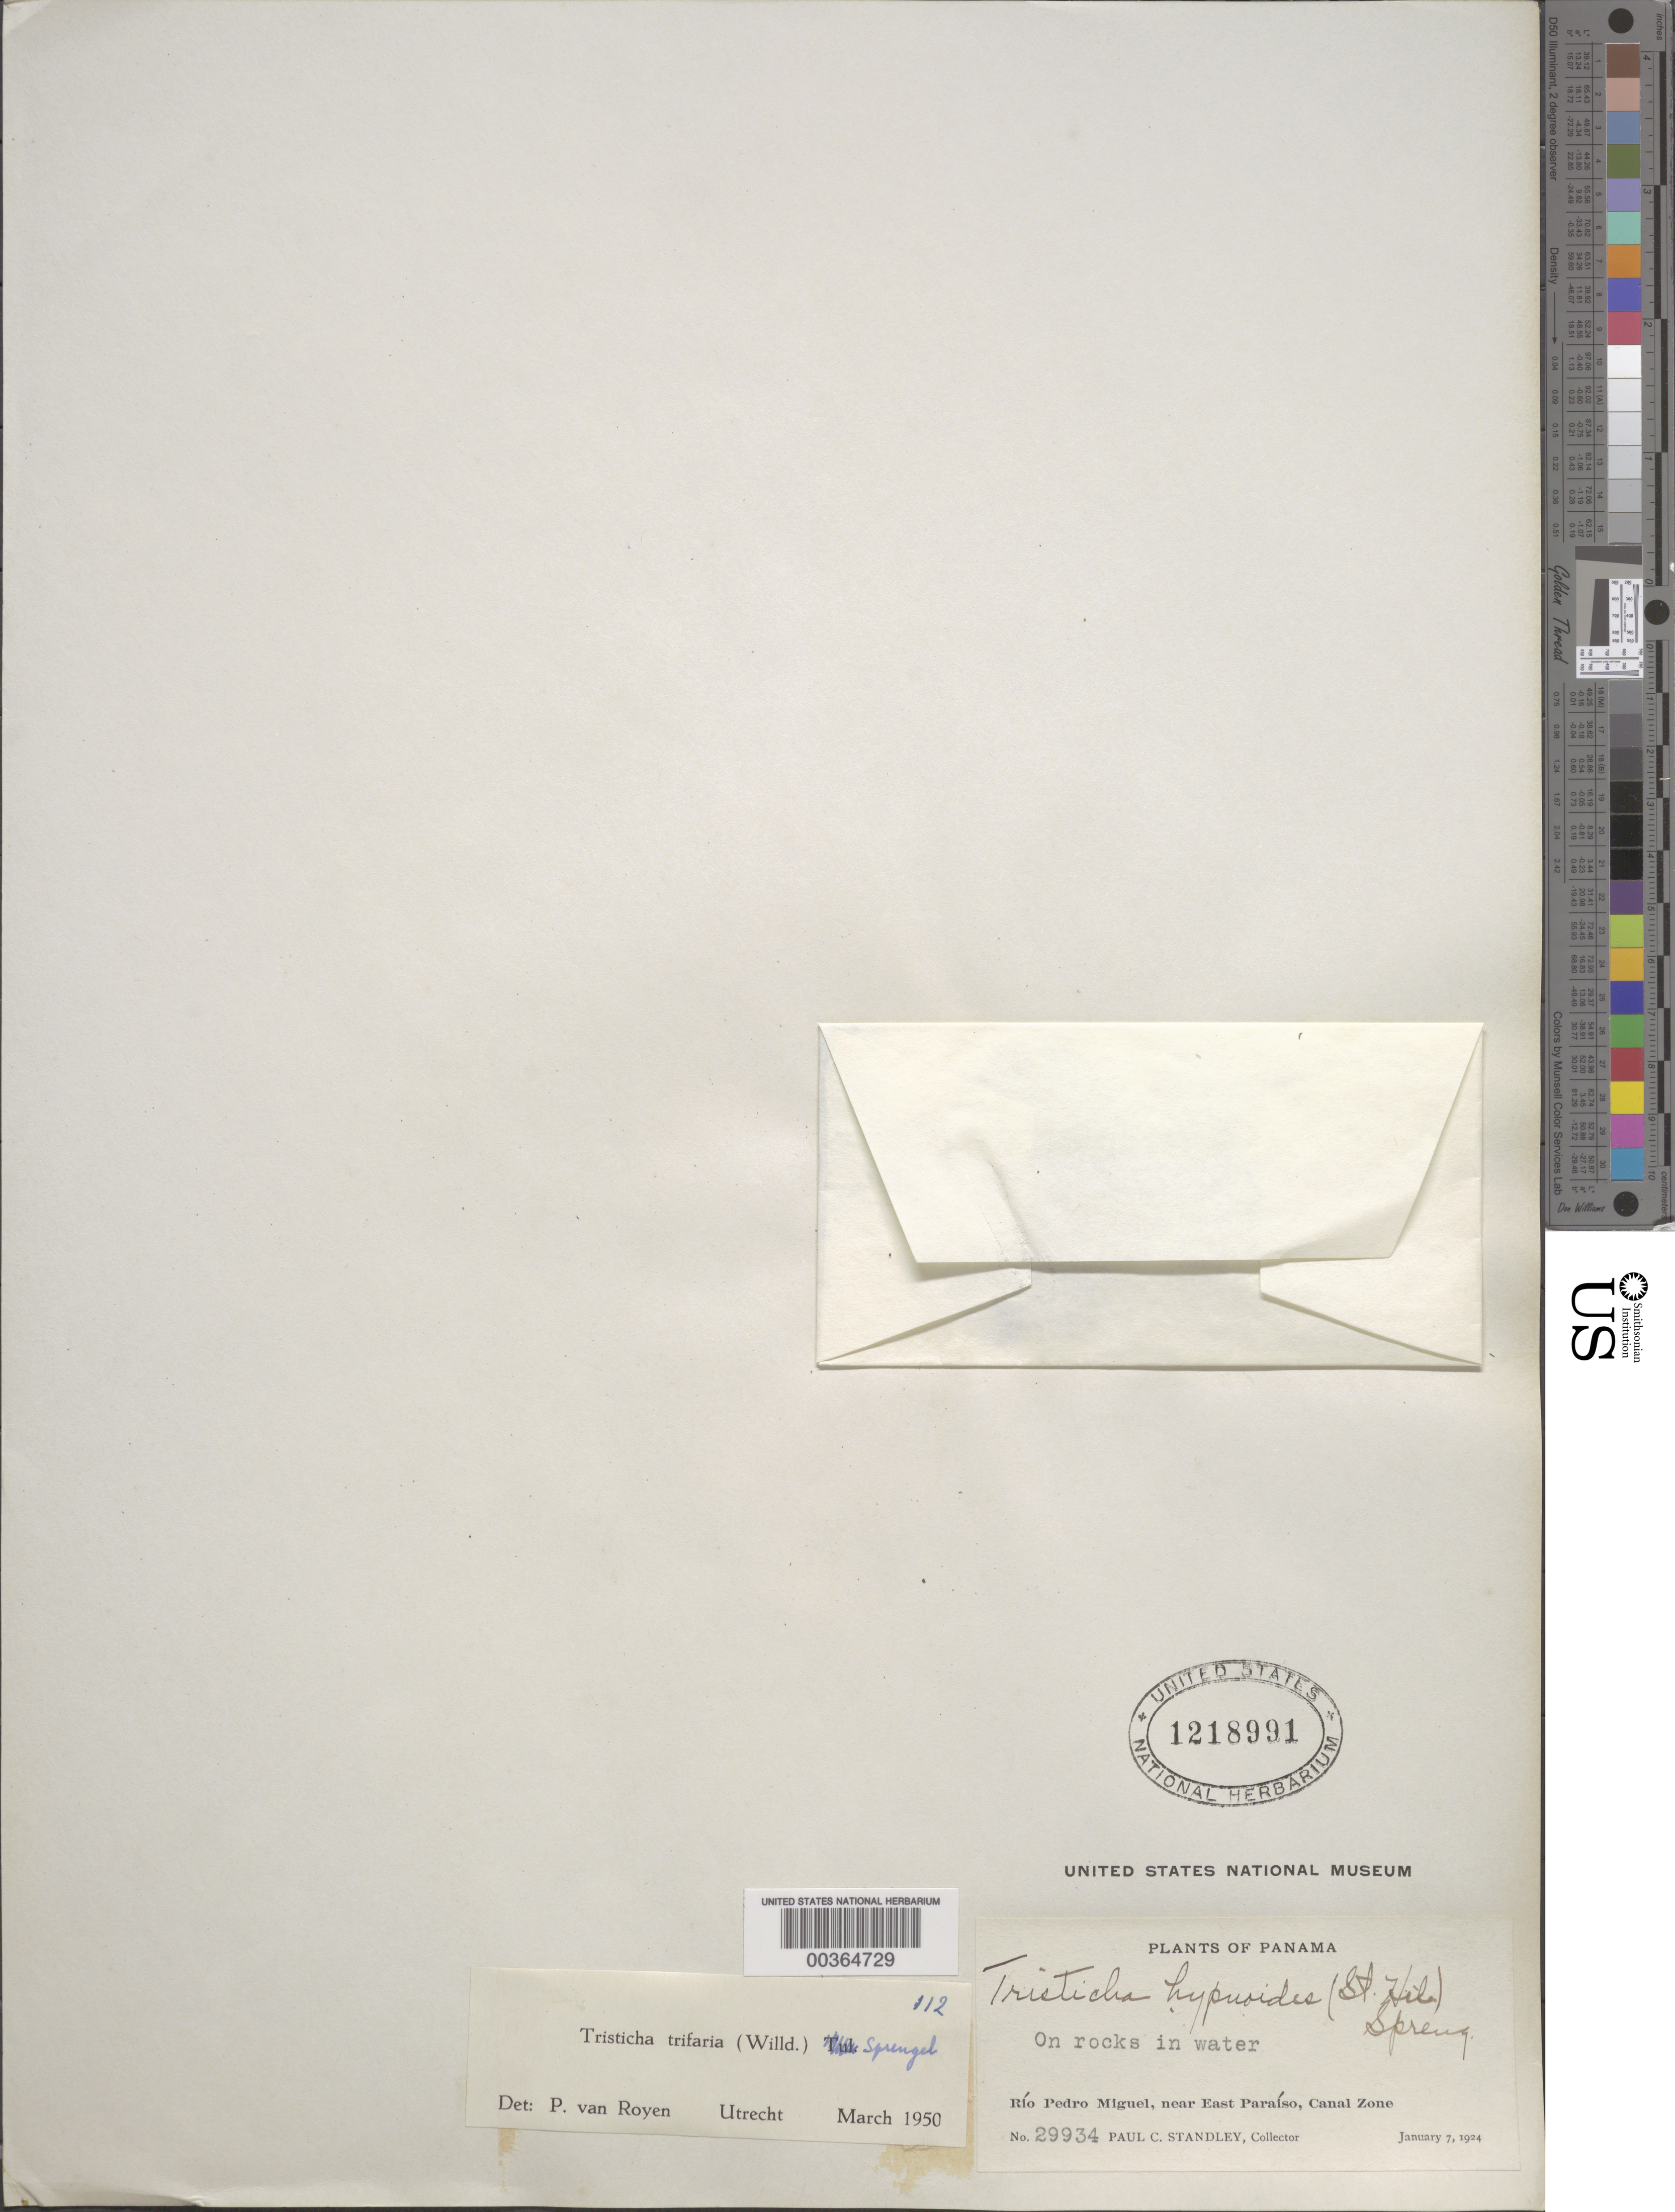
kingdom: Plantae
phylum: Tracheophyta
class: Magnoliopsida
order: Malpighiales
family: Podostemaceae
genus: Tristicha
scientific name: Tristicha trifaria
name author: (Willd.) Spreng.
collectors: P. C. Standley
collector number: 29934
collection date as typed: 07 Jan 1924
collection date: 1924-01-07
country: Panama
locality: Rio Pedro Miguel, near E Paraiso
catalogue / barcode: US 1218991